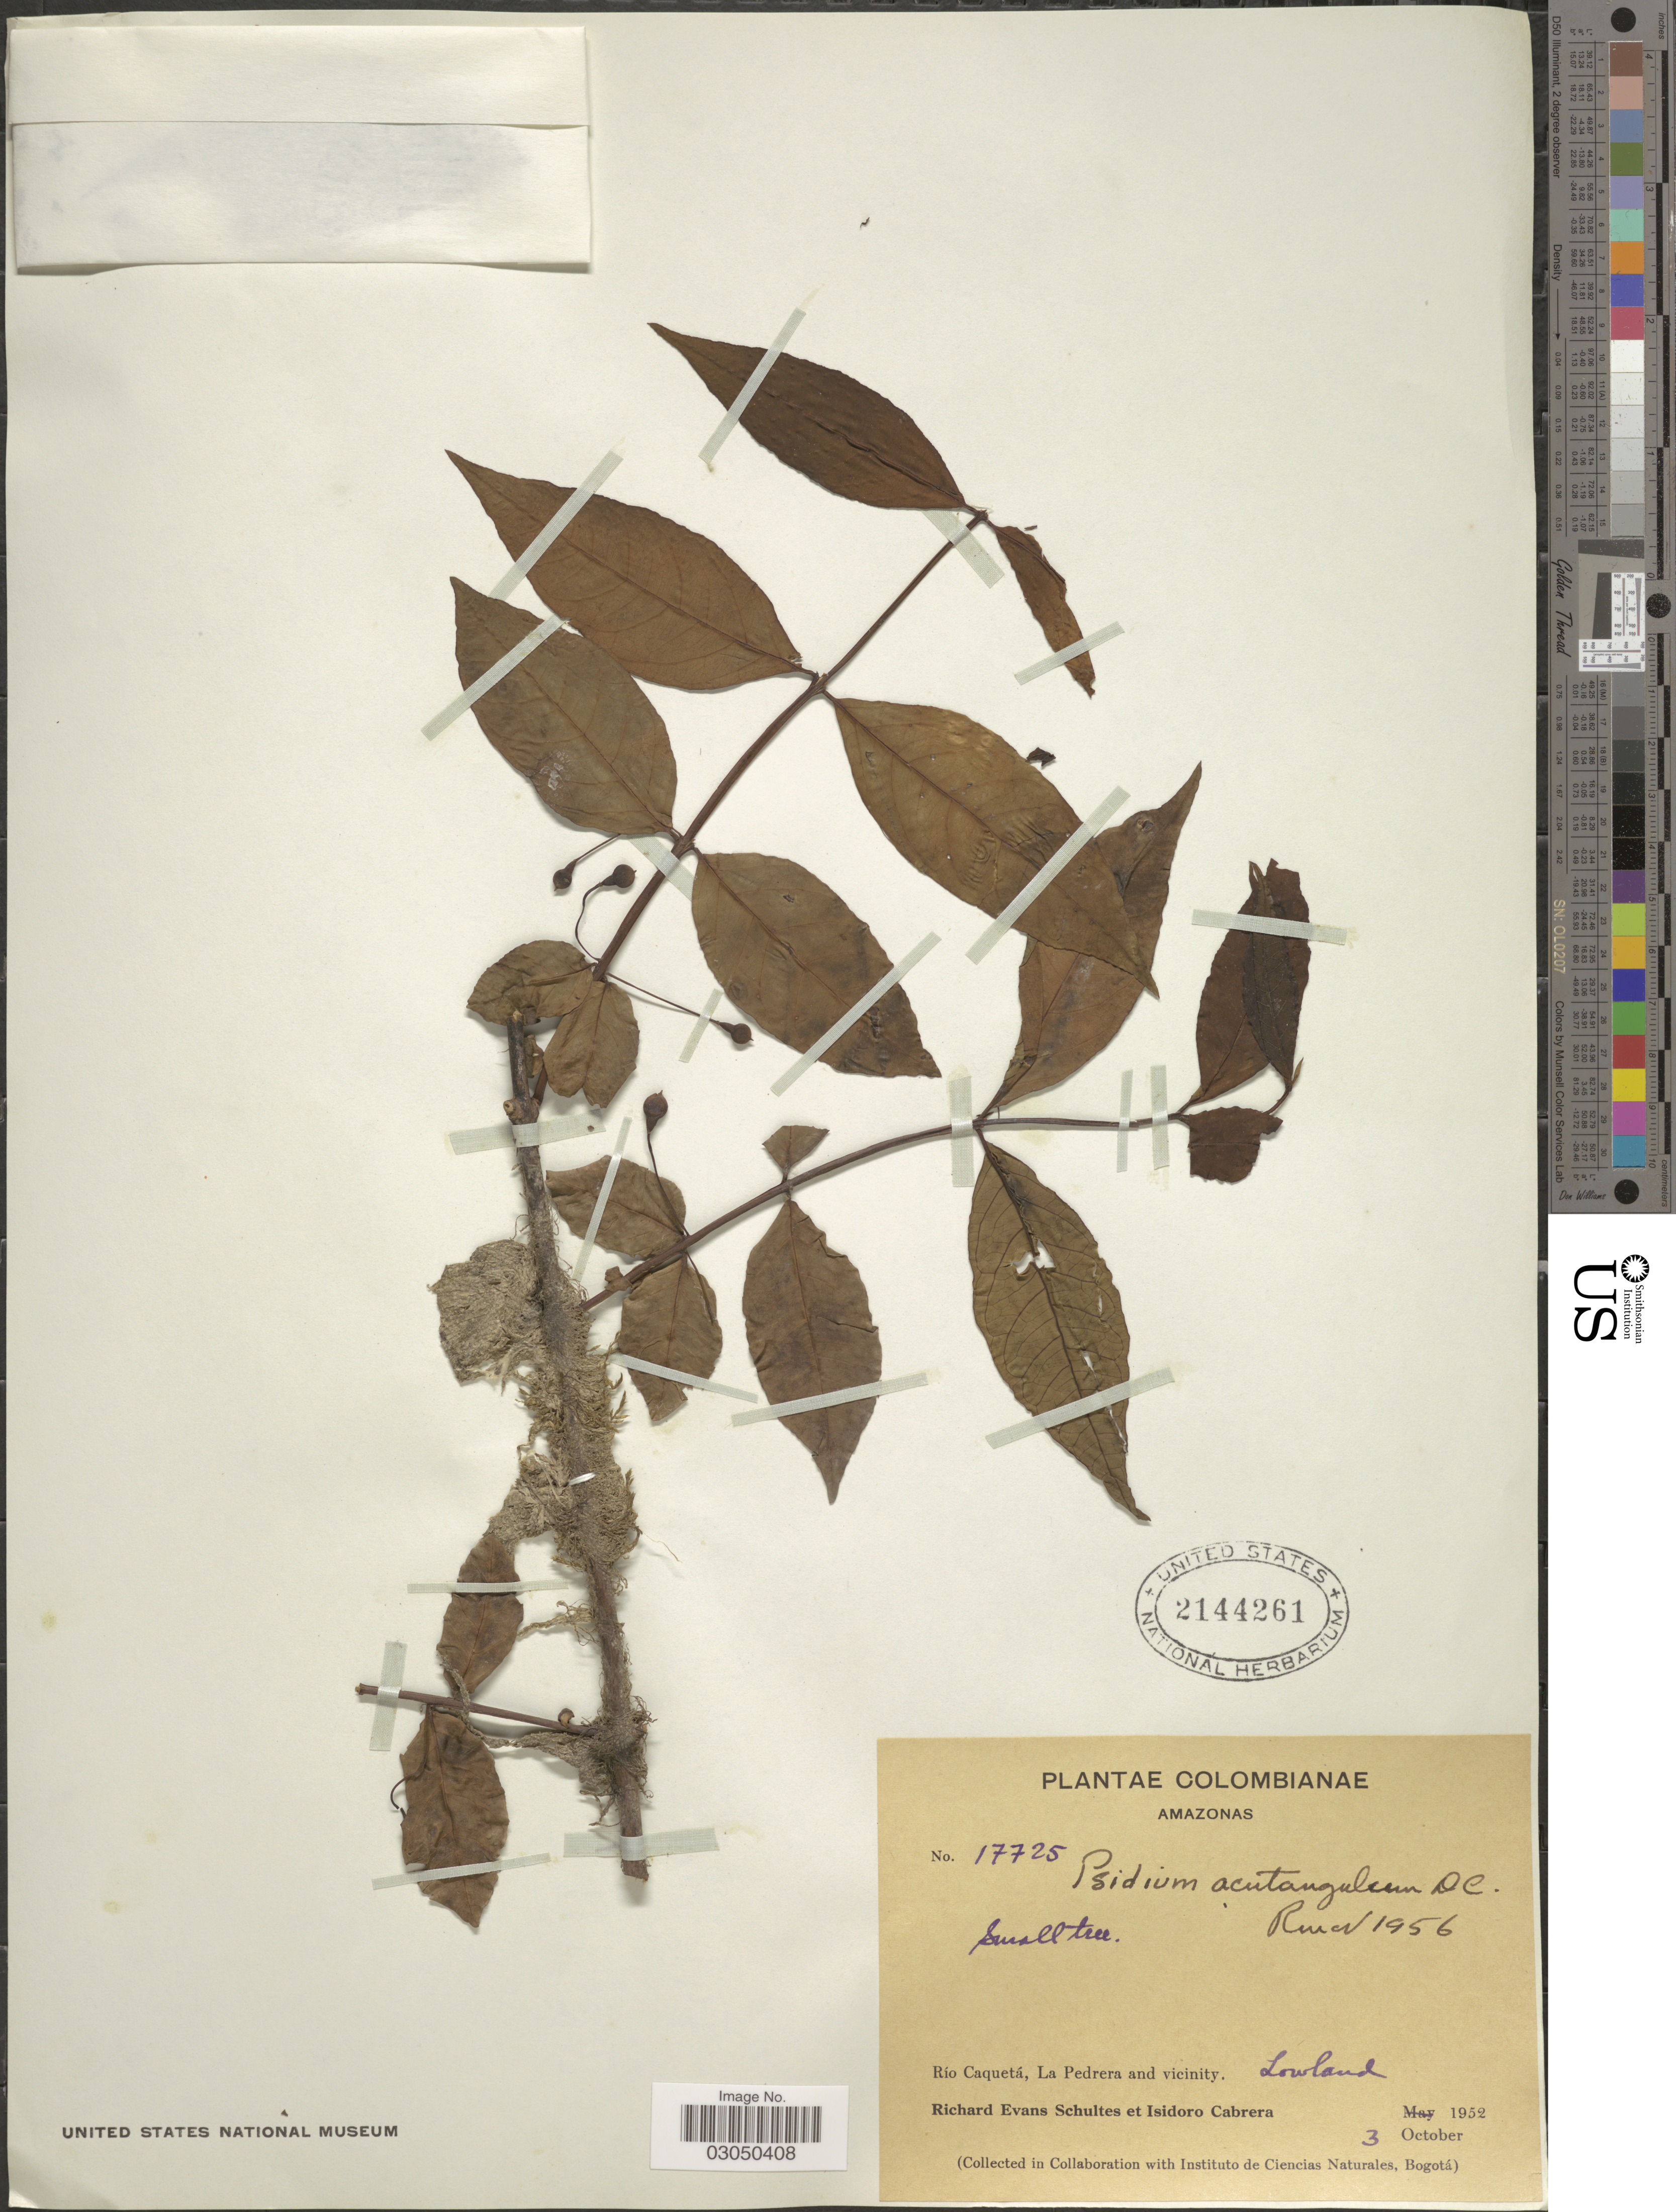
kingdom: Plantae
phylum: Tracheophyta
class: Magnoliopsida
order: Myrtales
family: Myrtaceae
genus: Psidium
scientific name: Psidium acutangulum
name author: (DC.) DC.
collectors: R. E. Schultes & I. Cabrera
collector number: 17725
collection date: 1952-10-03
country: Colombia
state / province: Amazônas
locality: Río Caquetá, La Pedrera and vicinity.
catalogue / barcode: US 2144261